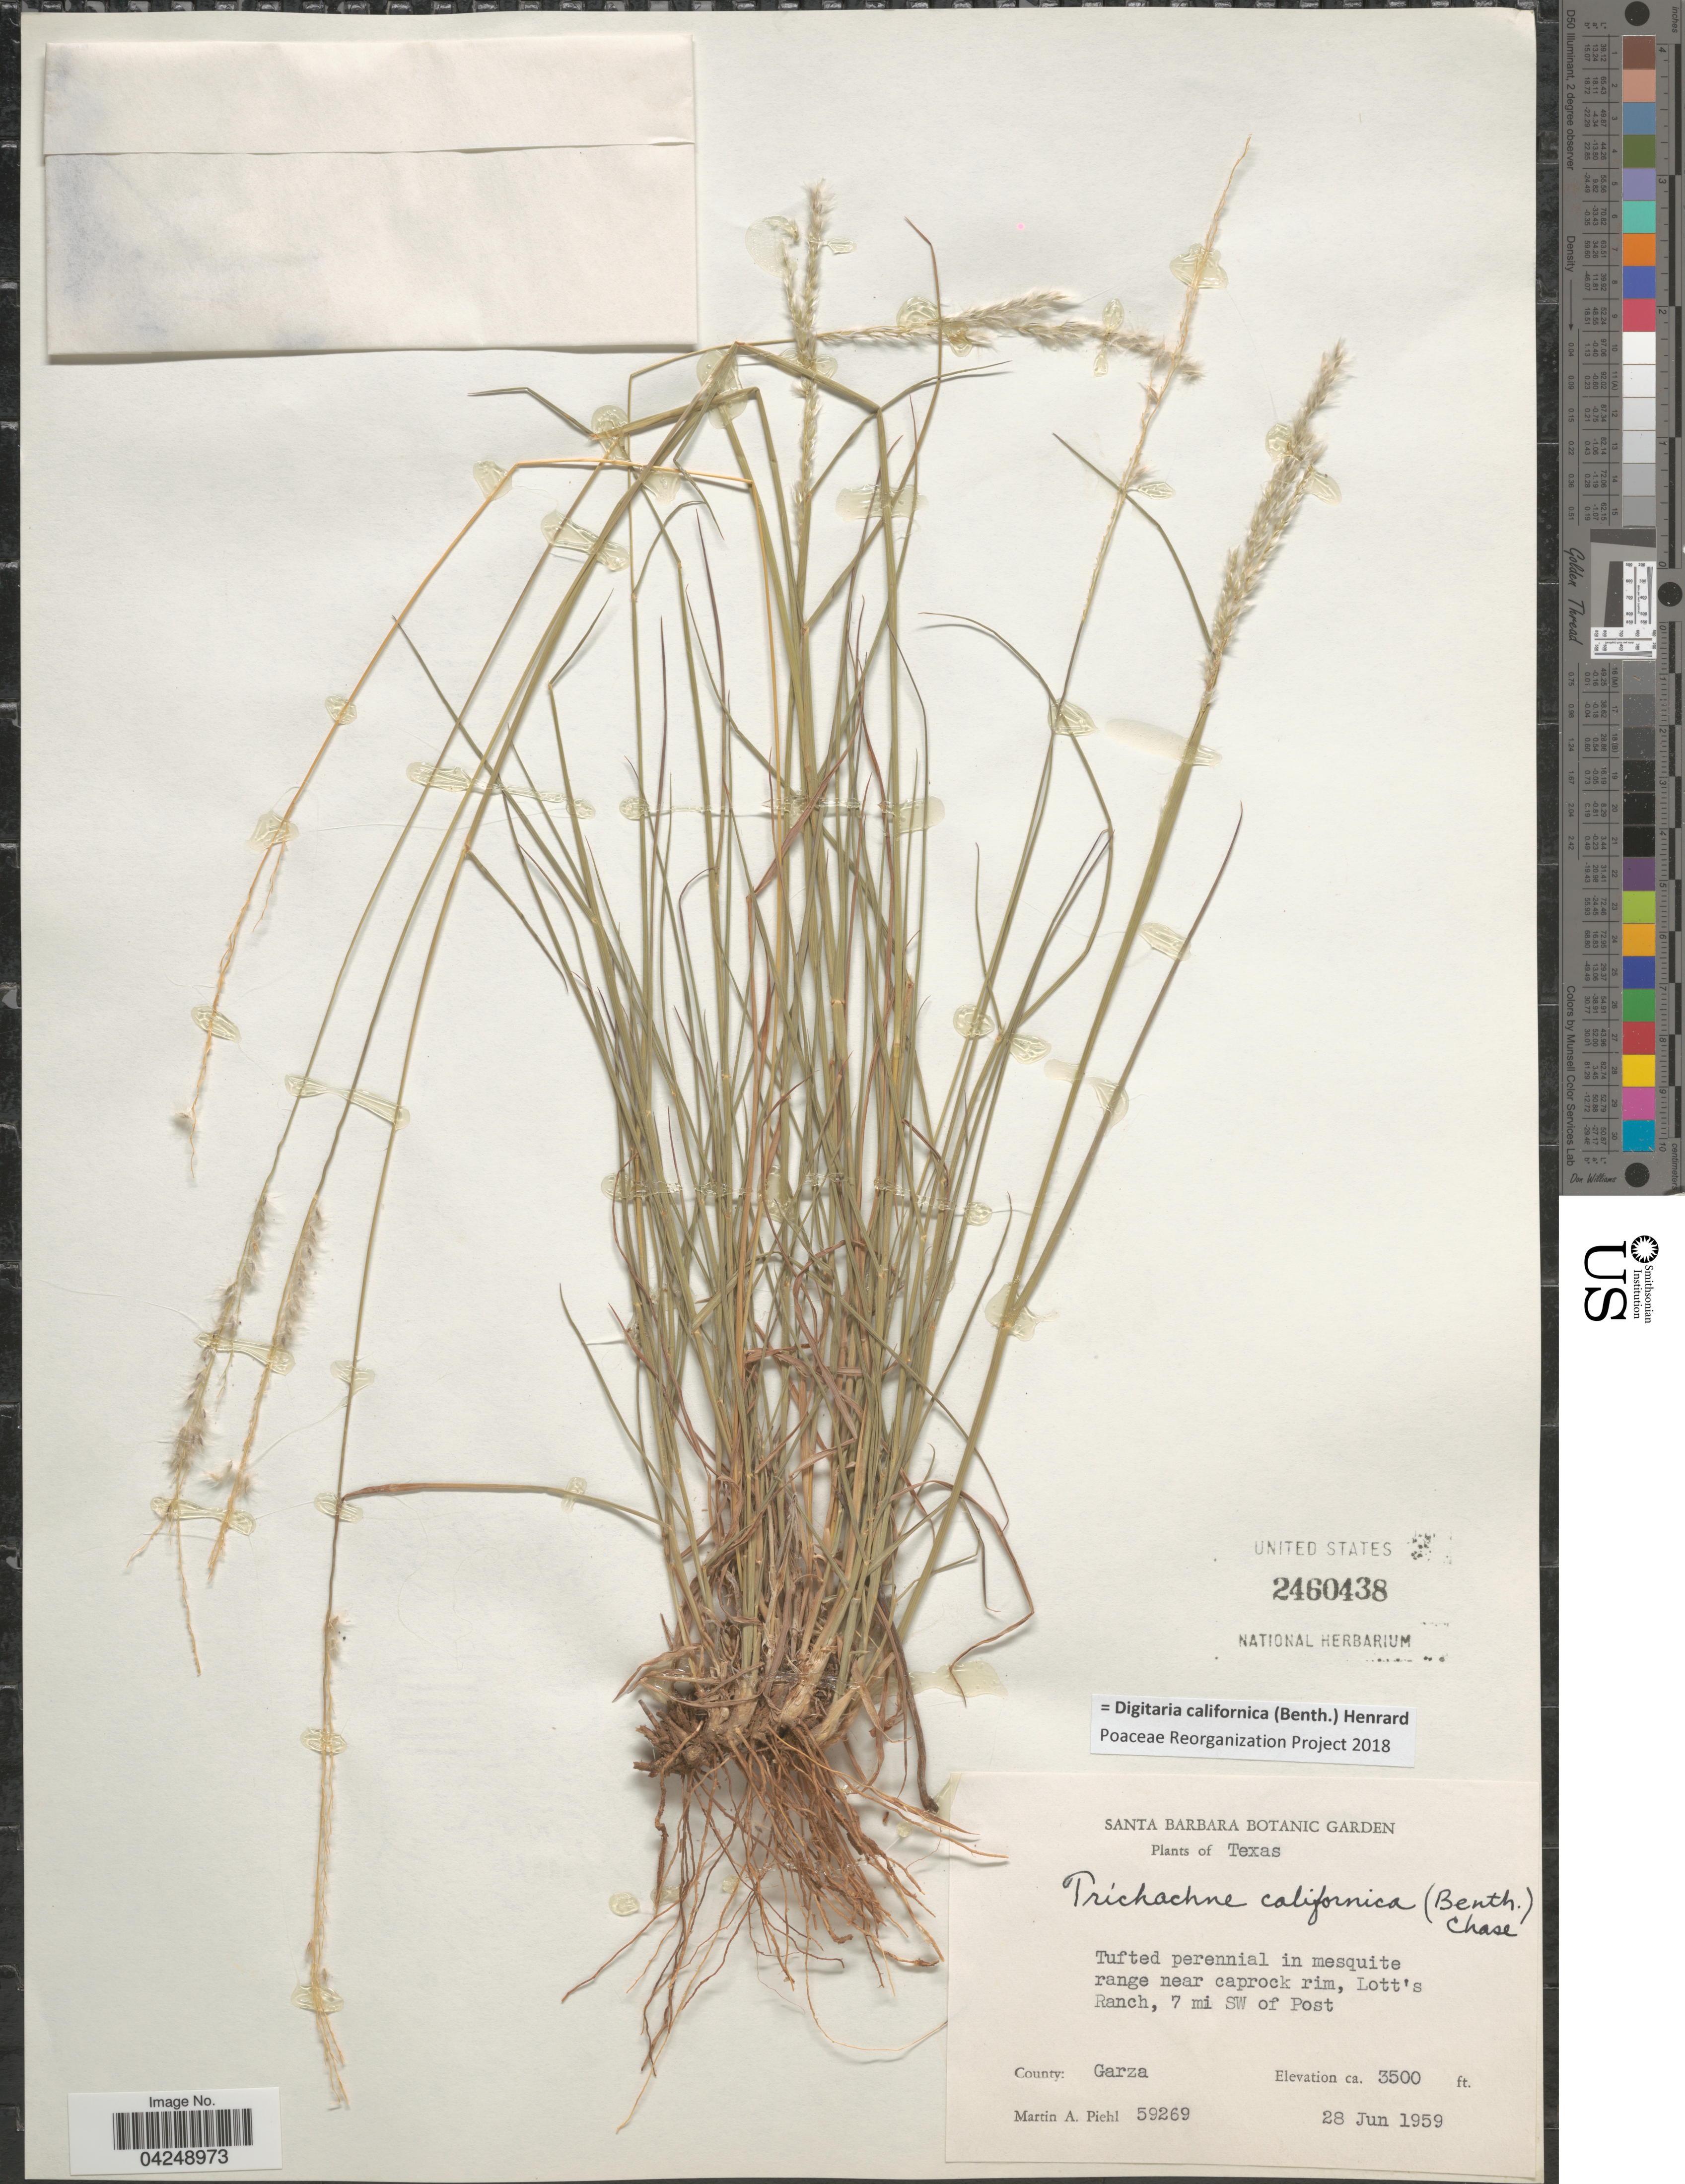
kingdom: Plantae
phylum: Tracheophyta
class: Liliopsida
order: Poales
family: Poaceae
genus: Digitaria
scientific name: Digitaria californica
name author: (Benth.) Henr.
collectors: M. Piehl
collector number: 59269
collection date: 1959-06-28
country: United States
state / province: Texas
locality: Tufted perennial in mesquite range near caprock rim, Lott's Ranch, 7 mi SW of Post. County: Garza.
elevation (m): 1067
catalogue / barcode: US 2460438